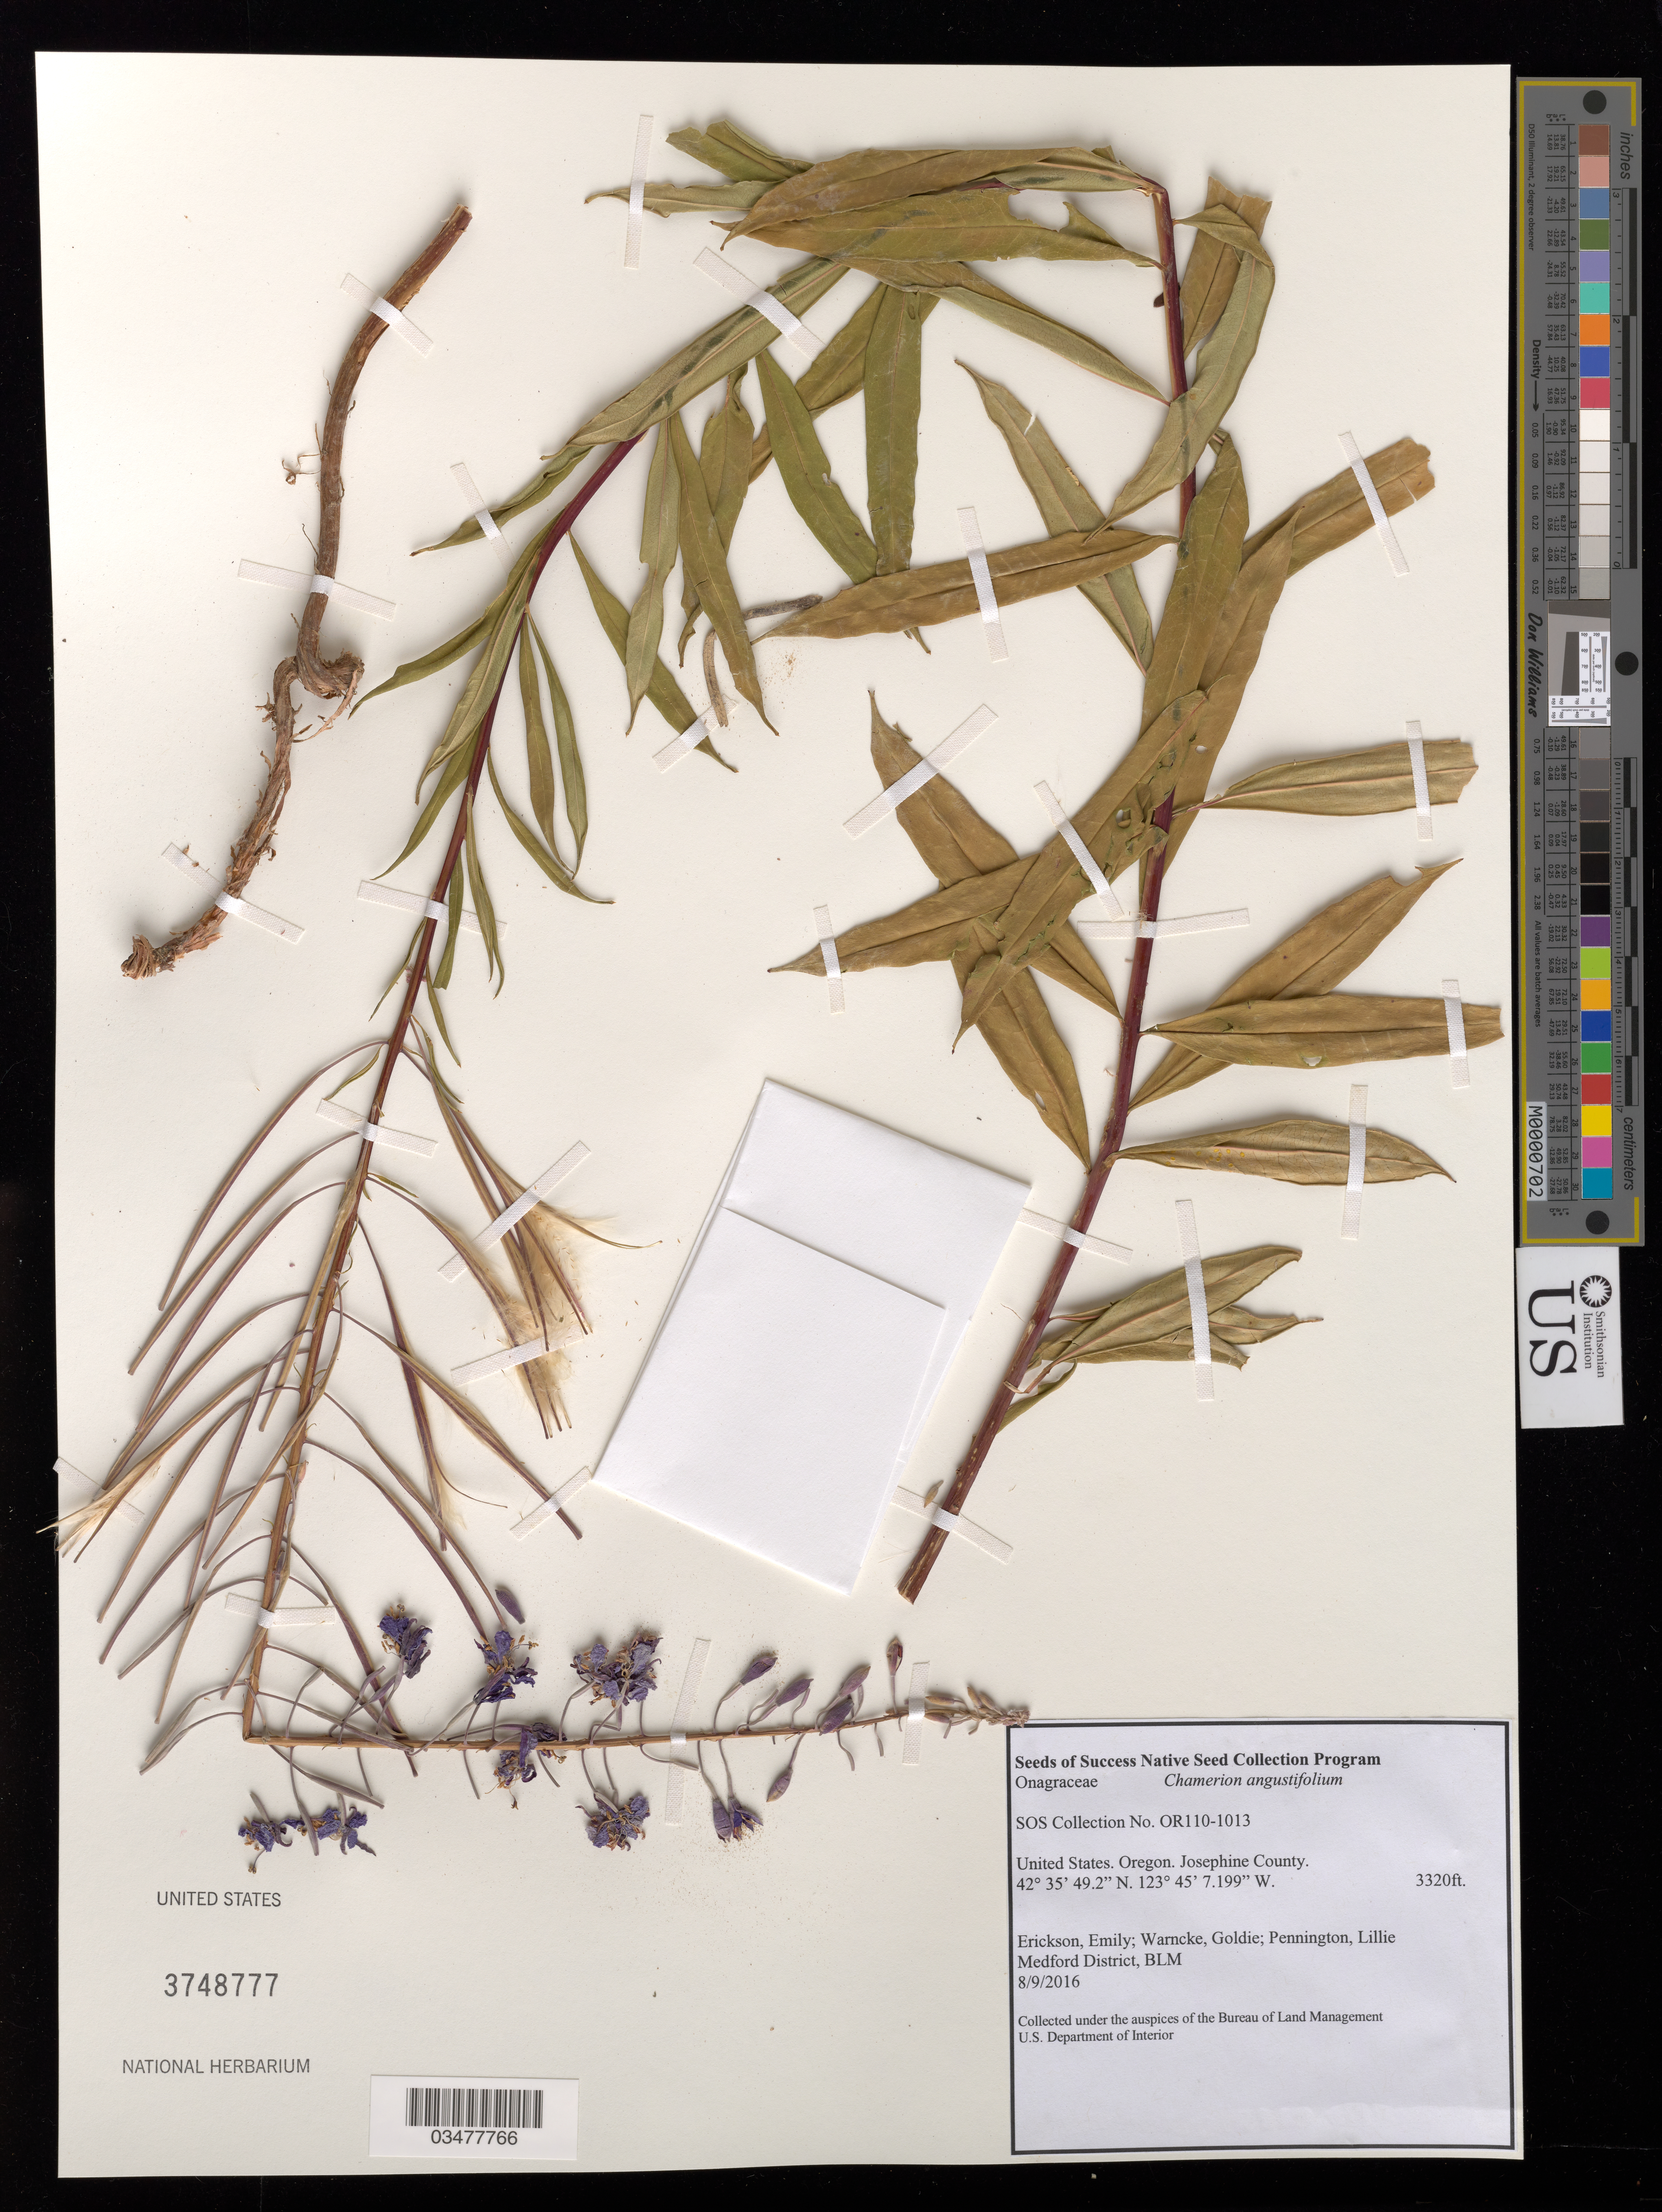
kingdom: Plantae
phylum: Tracheophyta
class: Magnoliopsida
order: Myrtales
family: Onagraceae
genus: Chamerion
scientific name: Chamerion angustifolium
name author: (L.) Holub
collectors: E. Erickson, G. Warncke & L. Pennington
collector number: OR110-1013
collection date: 2016-08-09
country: United States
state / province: Oregon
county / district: Josephine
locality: Grants Pass Resource Area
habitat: DOUGLAS-FIR/PINEMAT MANZANITA-SWO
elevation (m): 1012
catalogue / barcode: US 3748777